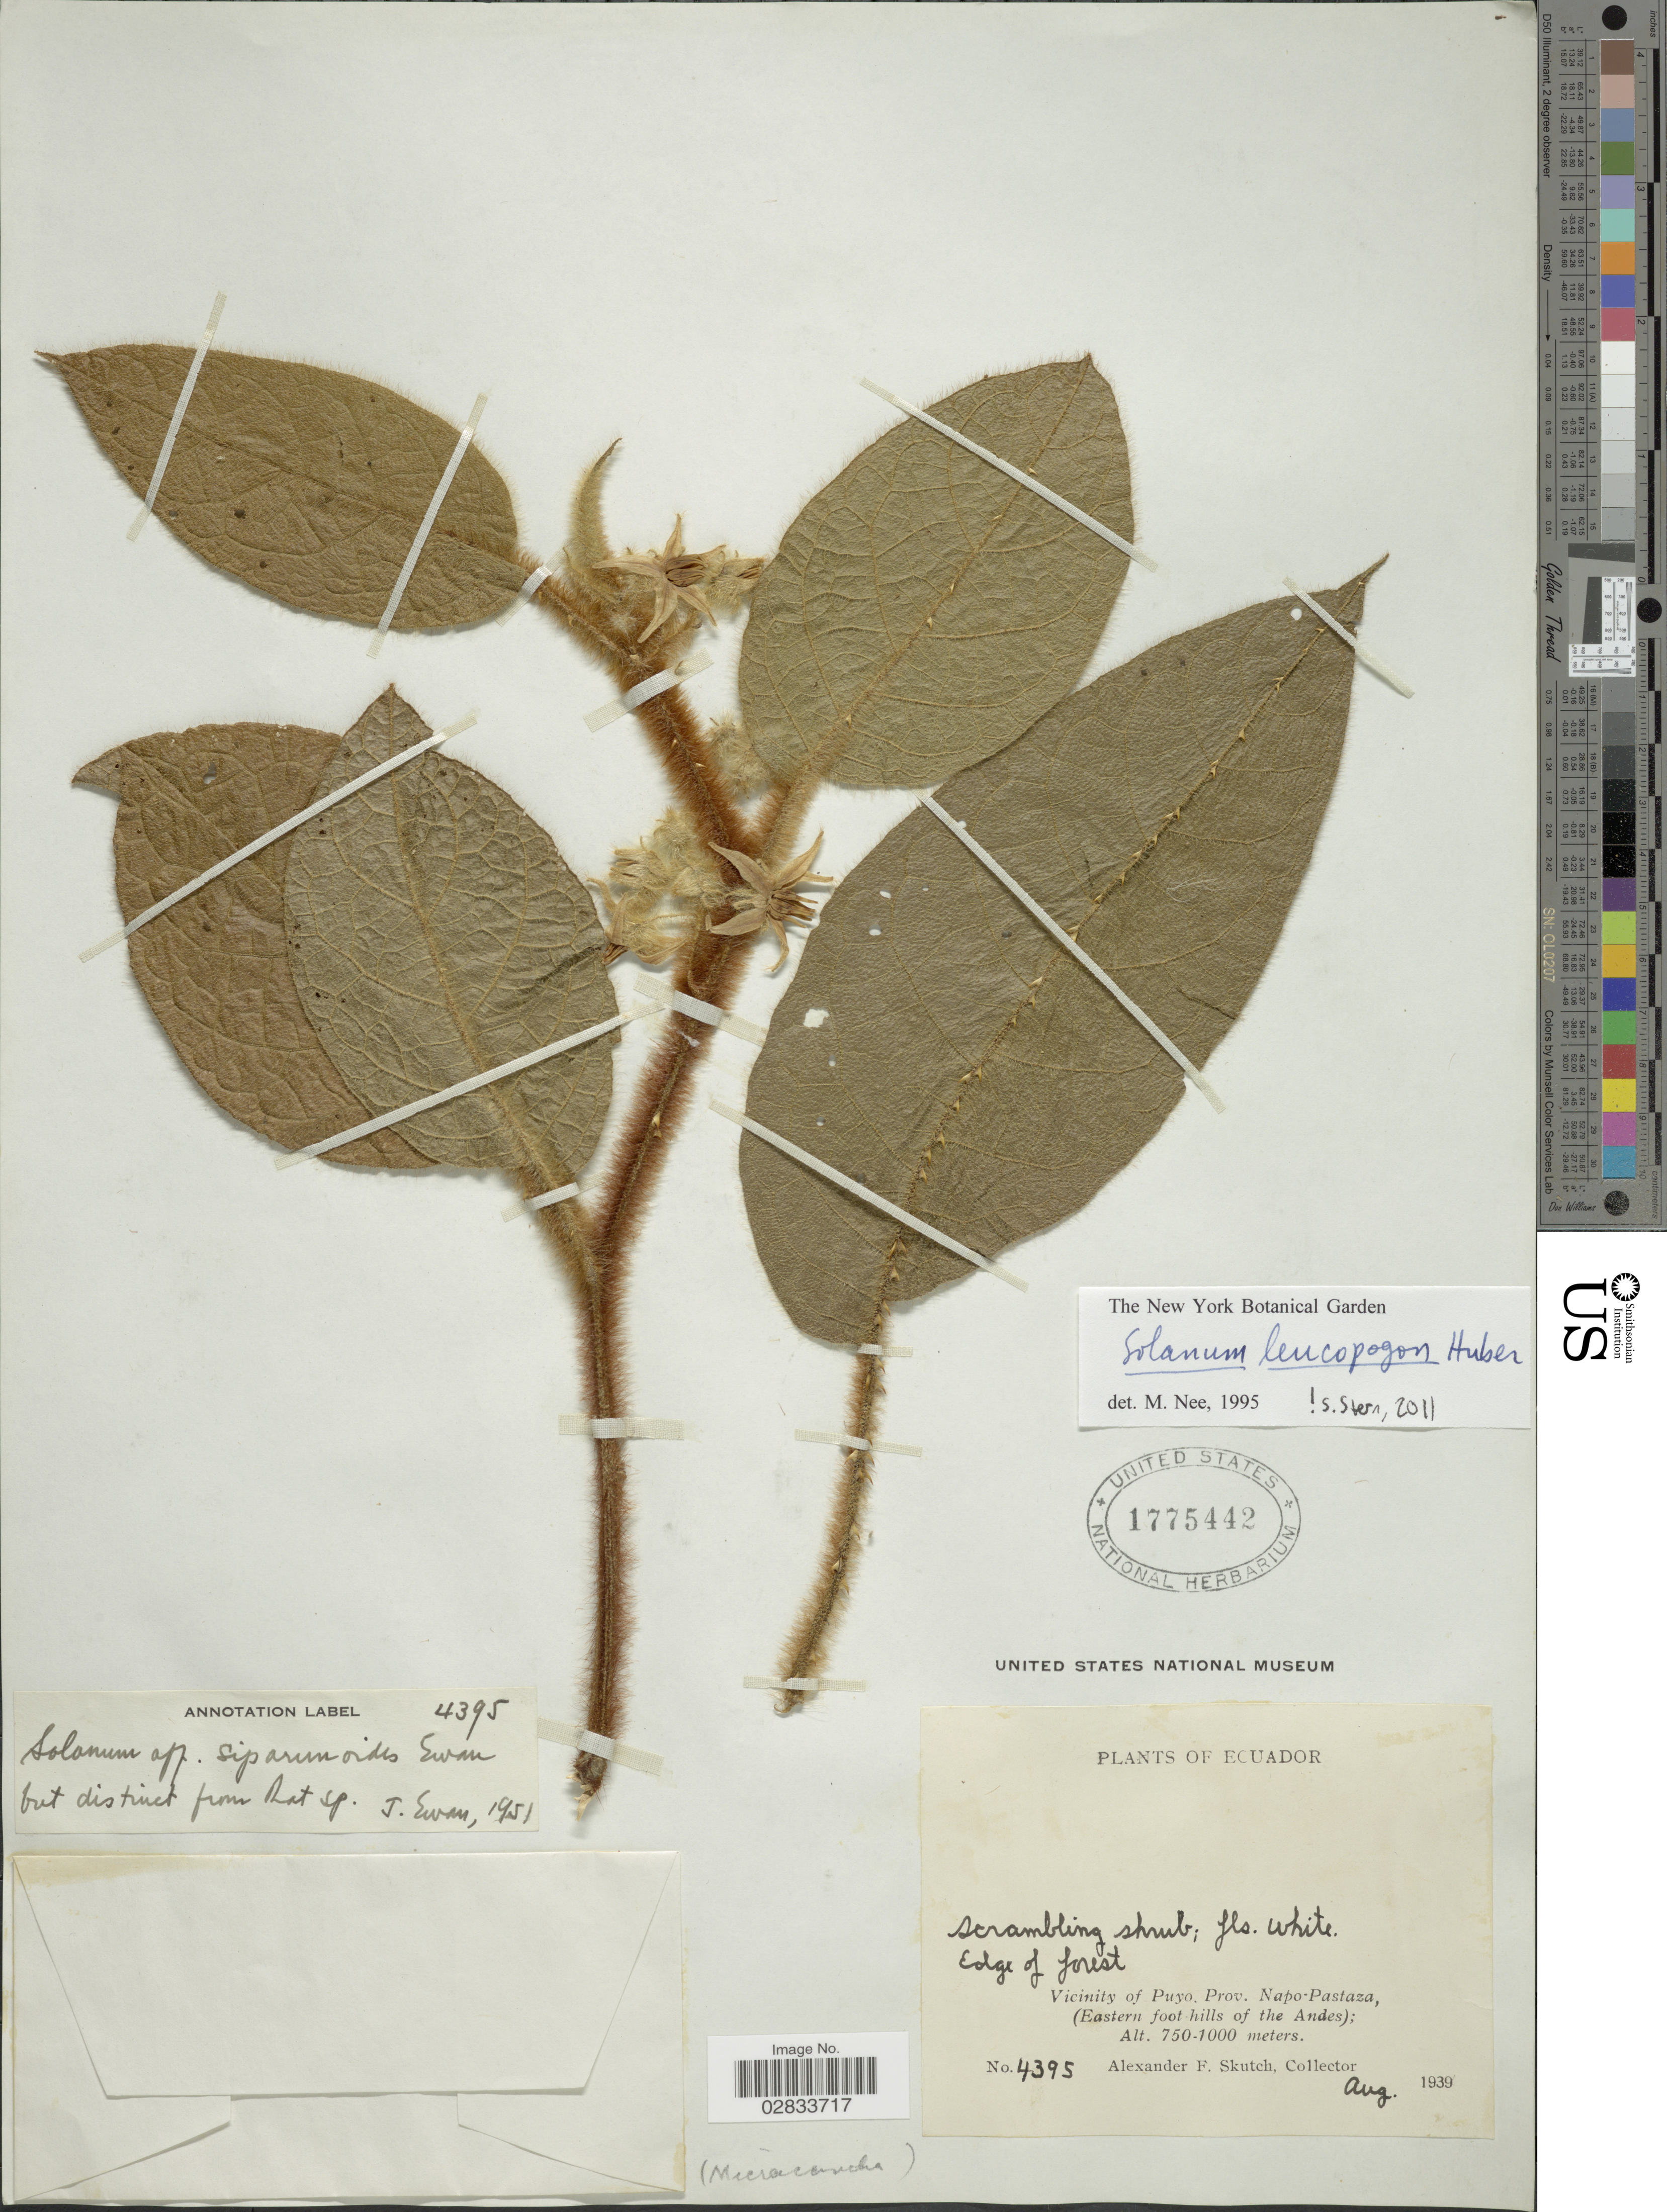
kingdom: Plantae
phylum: Tracheophyta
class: Magnoliopsida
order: Solanales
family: Solanaceae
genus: Solanum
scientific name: Solanum leucopogon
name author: Huber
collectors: A. F. Skutch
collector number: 4395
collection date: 1939-08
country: Ecuador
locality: Vicinity of Puyo, Prov. Napo-Pastaza, (Eastern foot hills of the Andes).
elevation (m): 750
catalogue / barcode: US 1775442